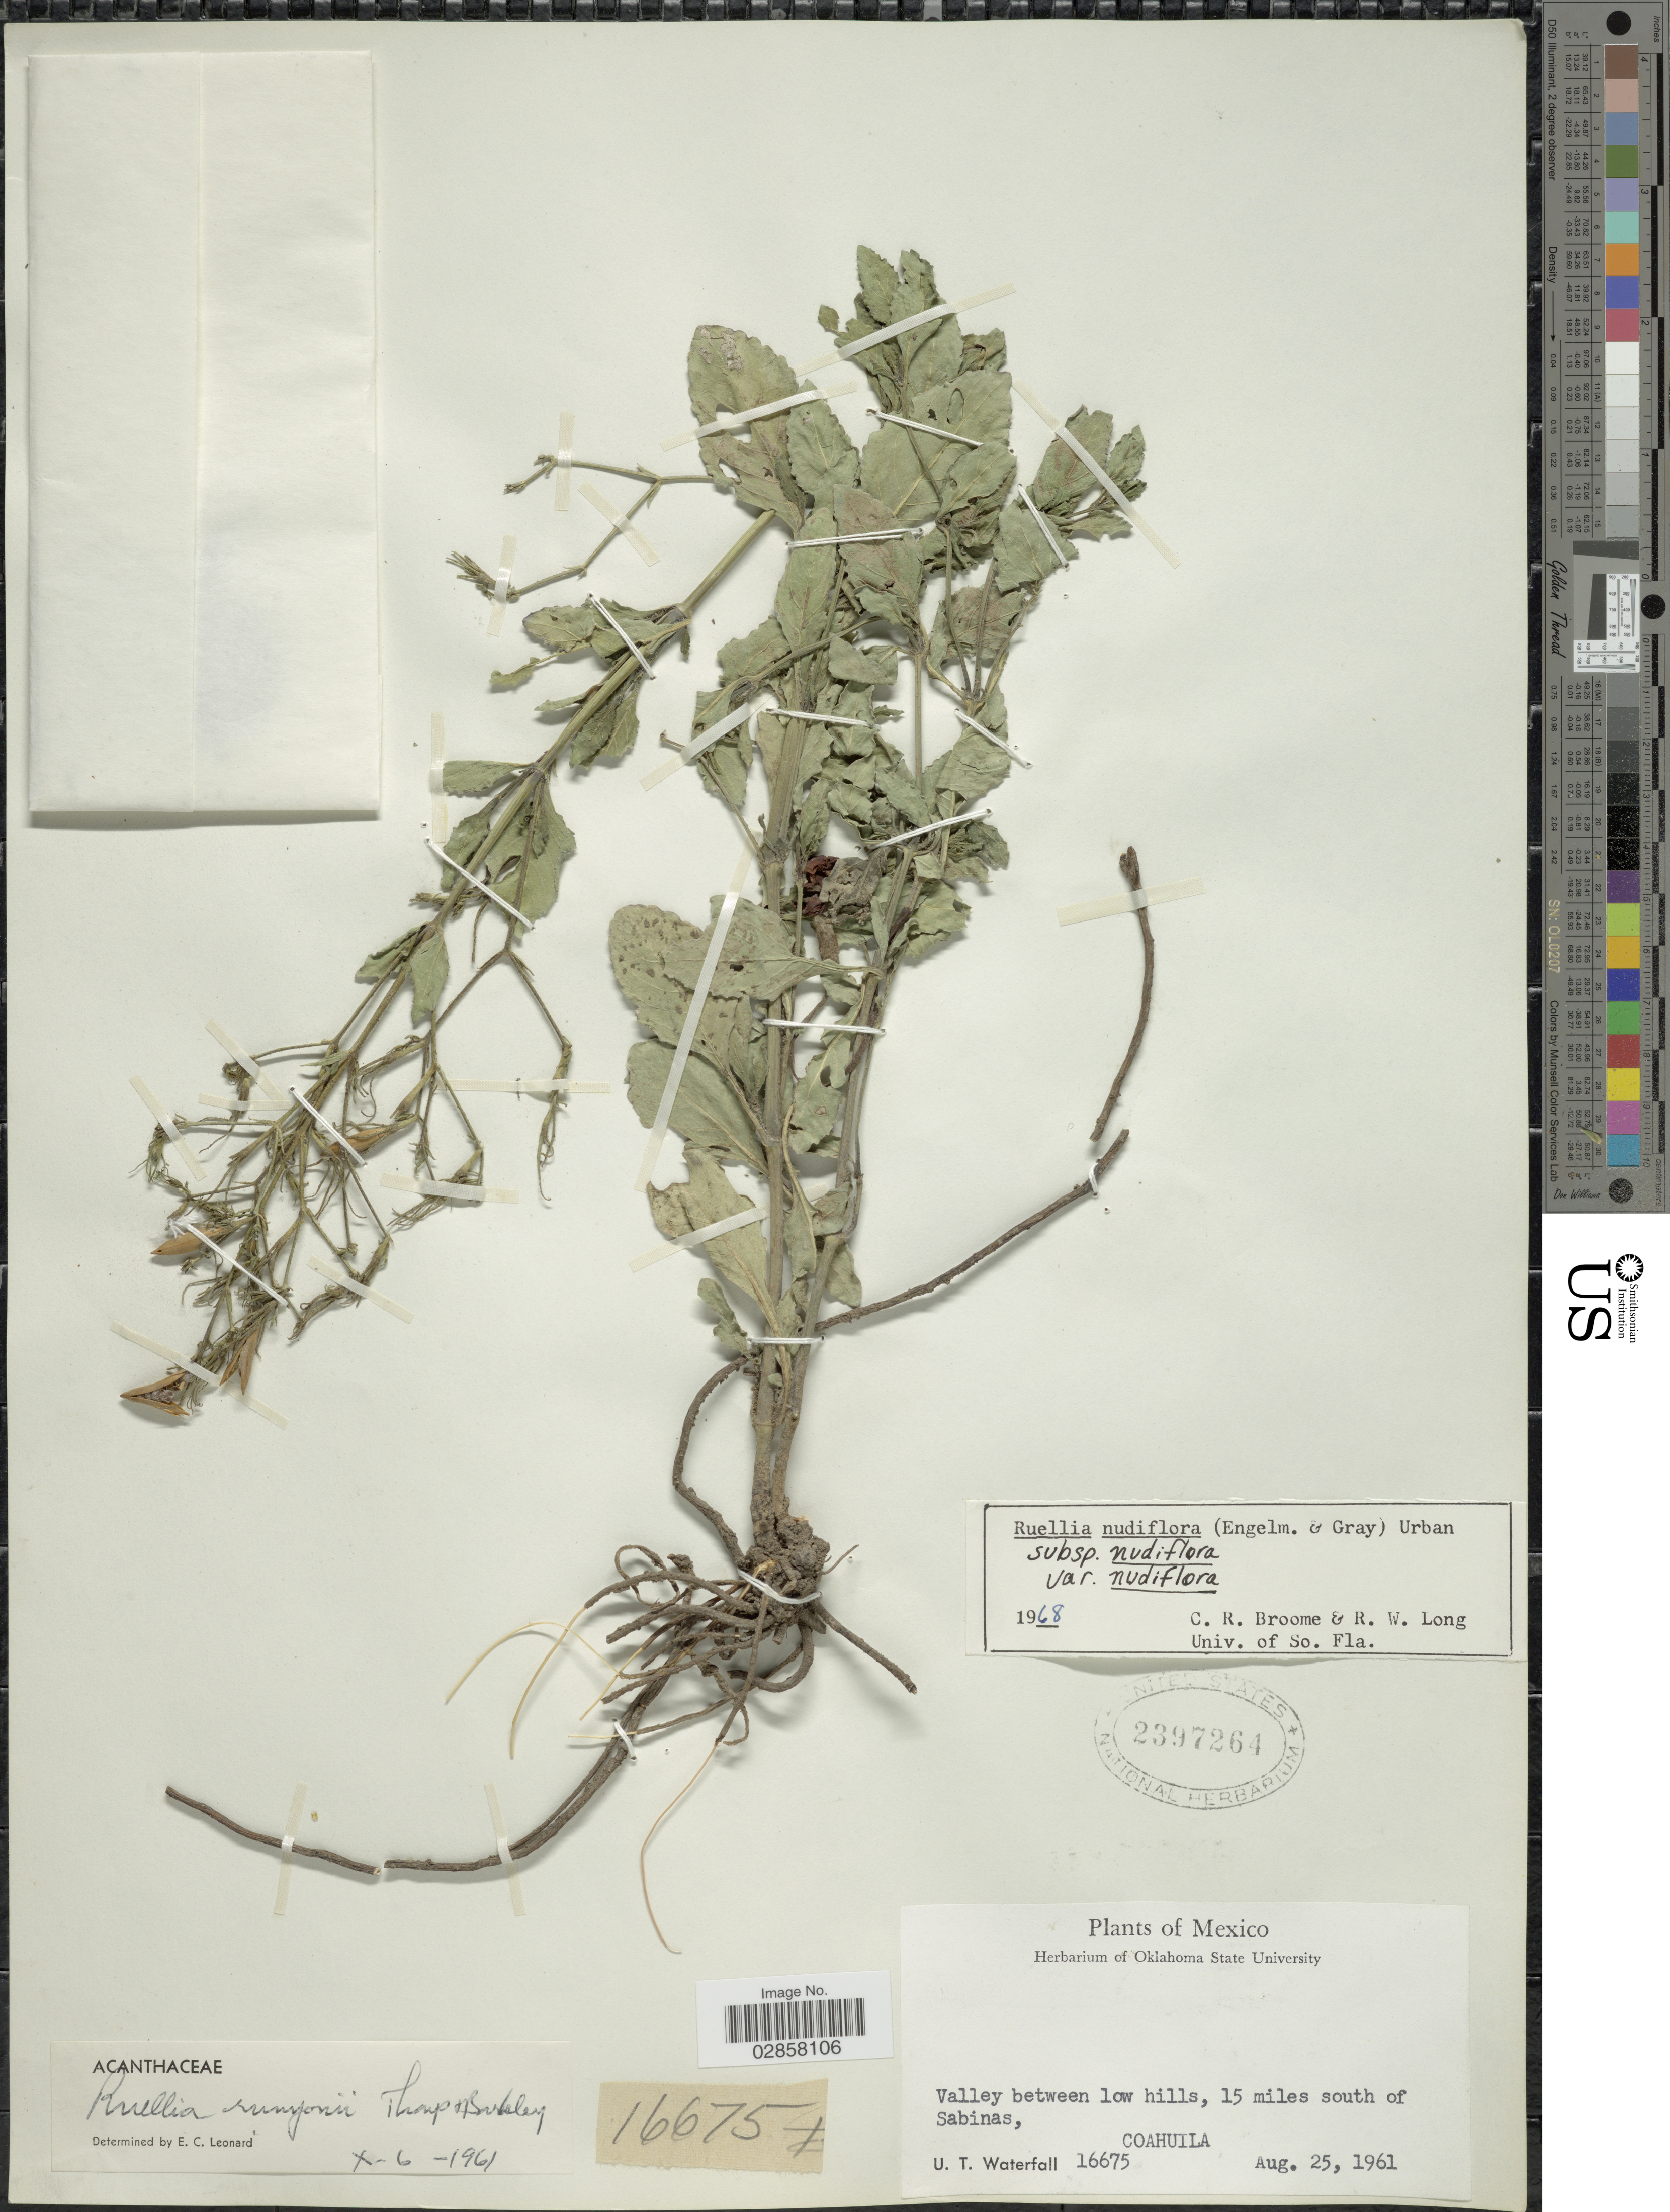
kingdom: Plantae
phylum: Tracheophyta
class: Magnoliopsida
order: Lamiales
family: Acanthaceae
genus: Ruellia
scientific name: Ruellia runyonii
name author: Tharp & F.A. Barkley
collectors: U. T. Waterfall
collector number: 16675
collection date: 1961-08-25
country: Mexico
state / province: Coahuila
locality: Valley between low hills, 15 miles south of Sabinas.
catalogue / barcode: US 2397264